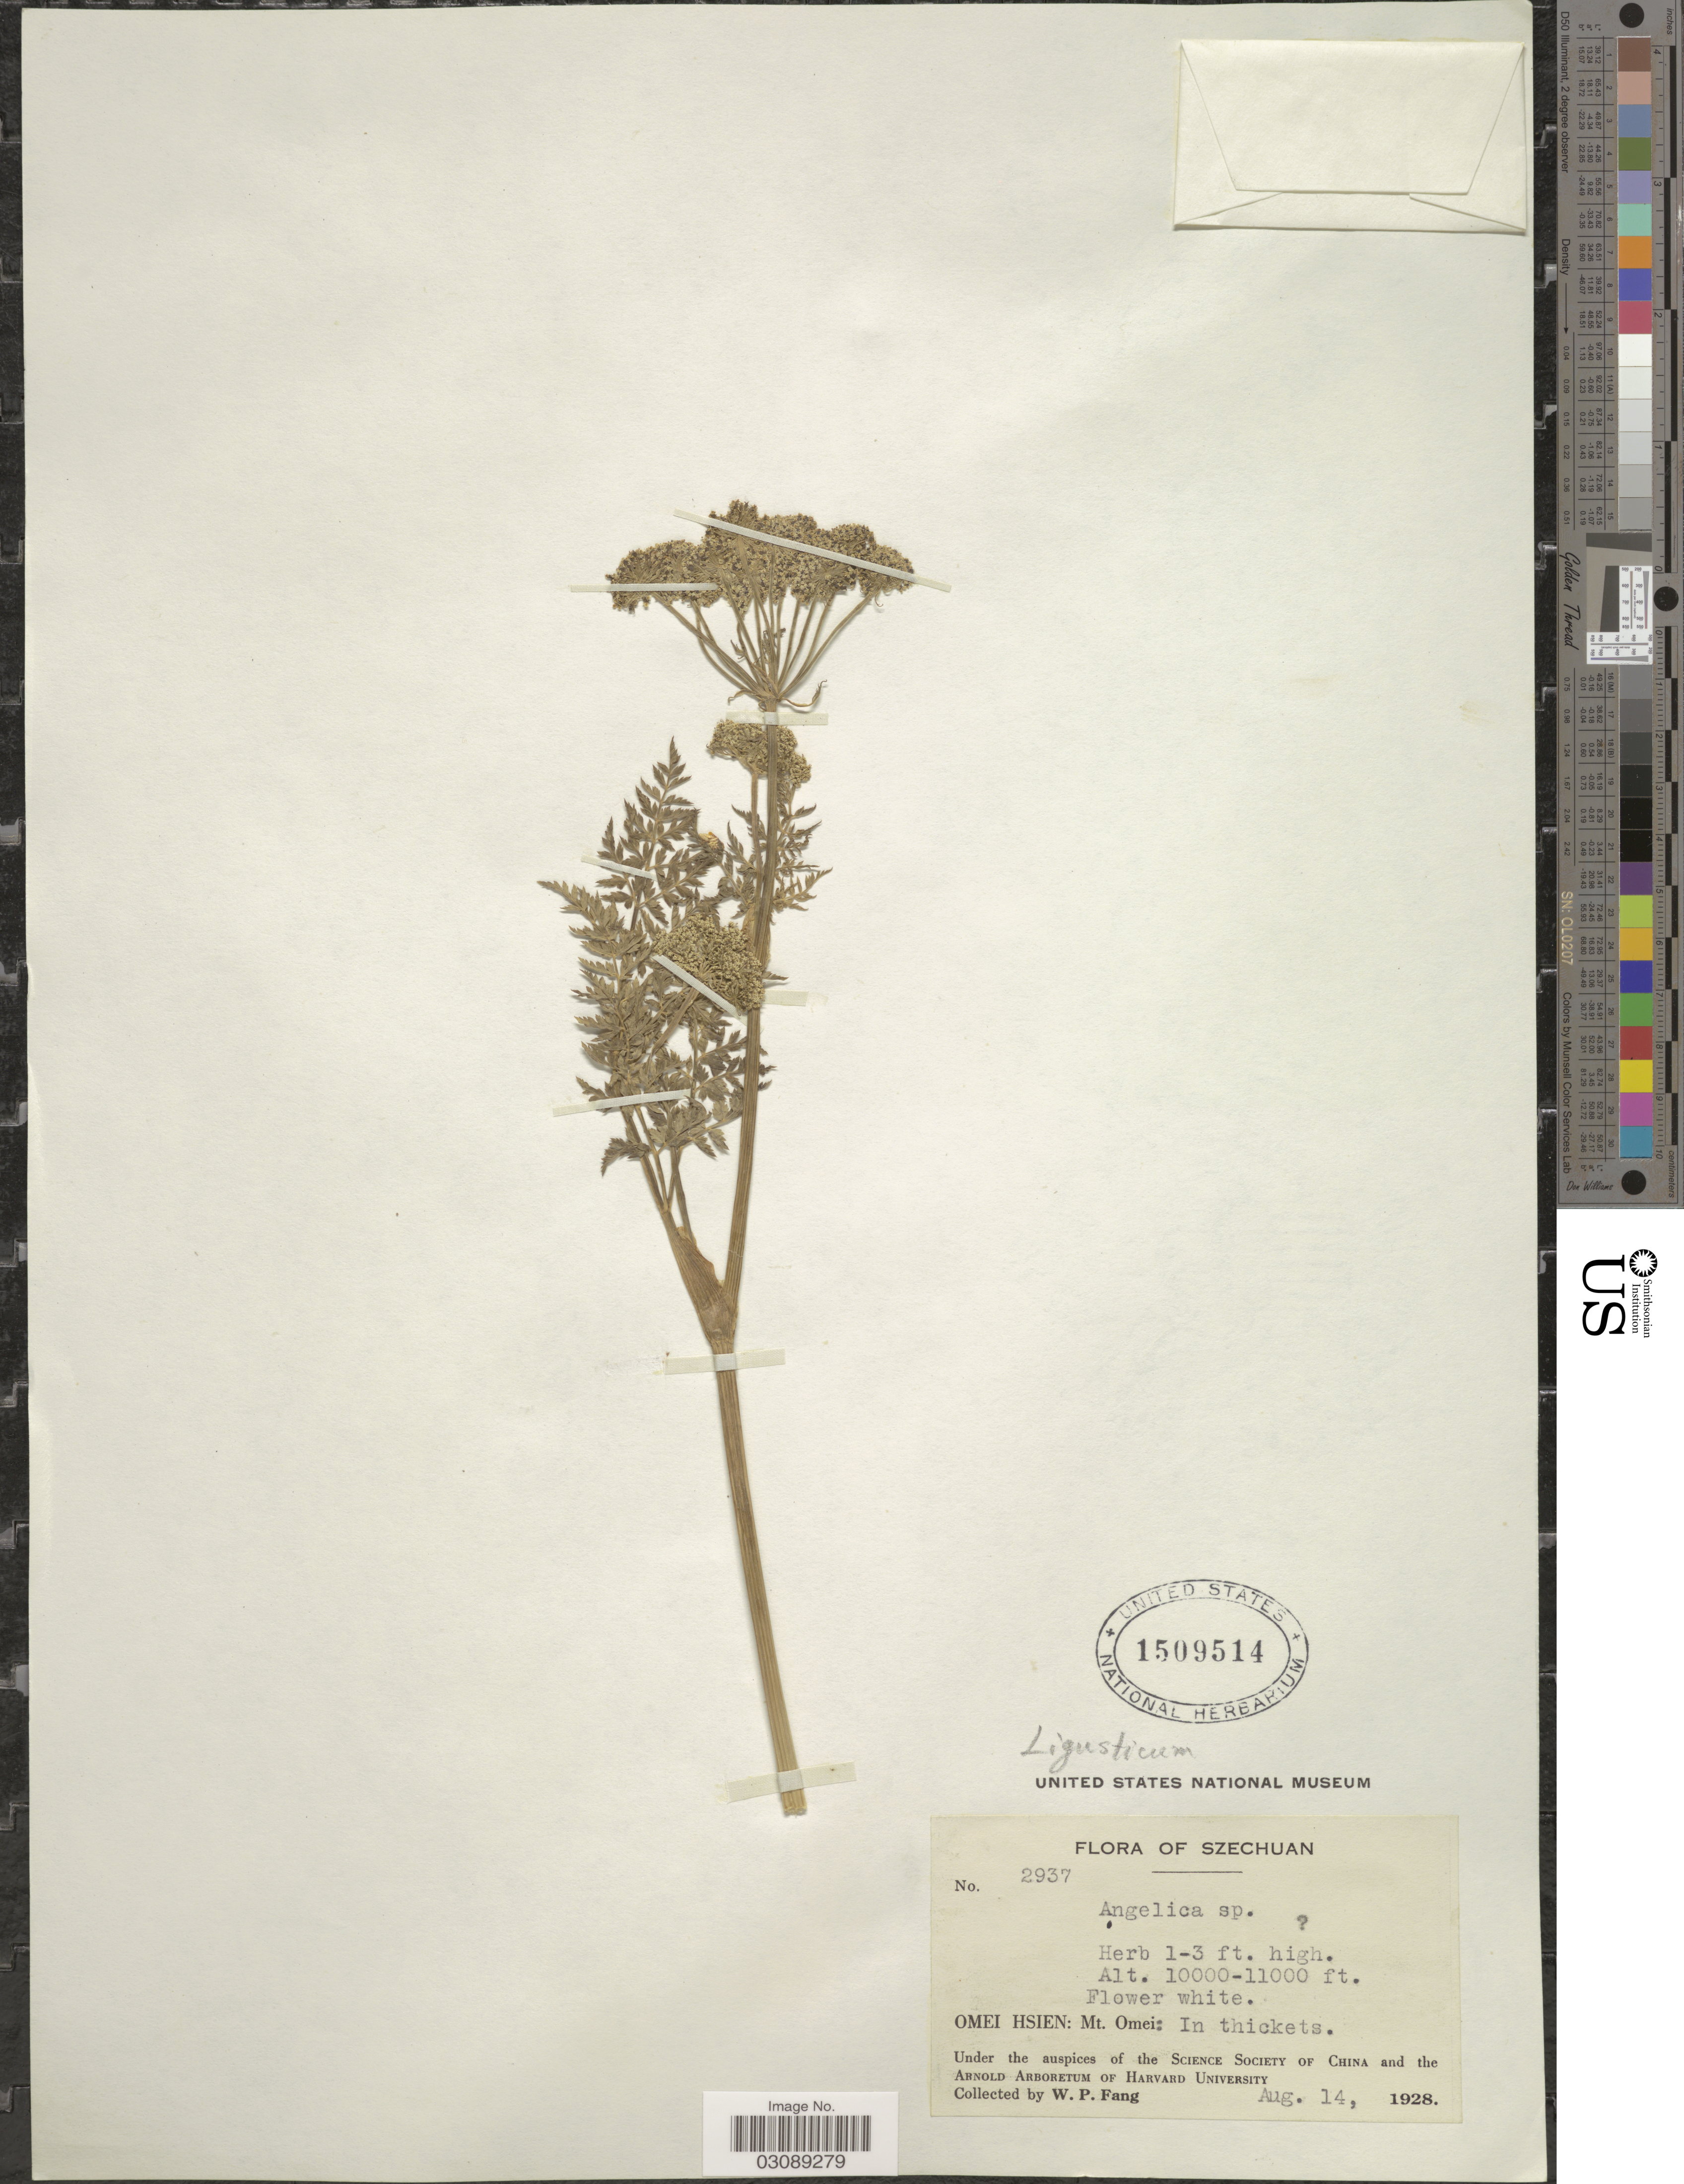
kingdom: Plantae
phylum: Tracheophyta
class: Magnoliopsida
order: Apiales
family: Apiaceae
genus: Ligusticum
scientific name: Ligusticum sp.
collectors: W. P. Fang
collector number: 2937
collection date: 1928-08-14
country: China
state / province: Sichuan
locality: Szechuan. Omei Hsien: Mt. Omei.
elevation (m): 3048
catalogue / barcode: US 1509514